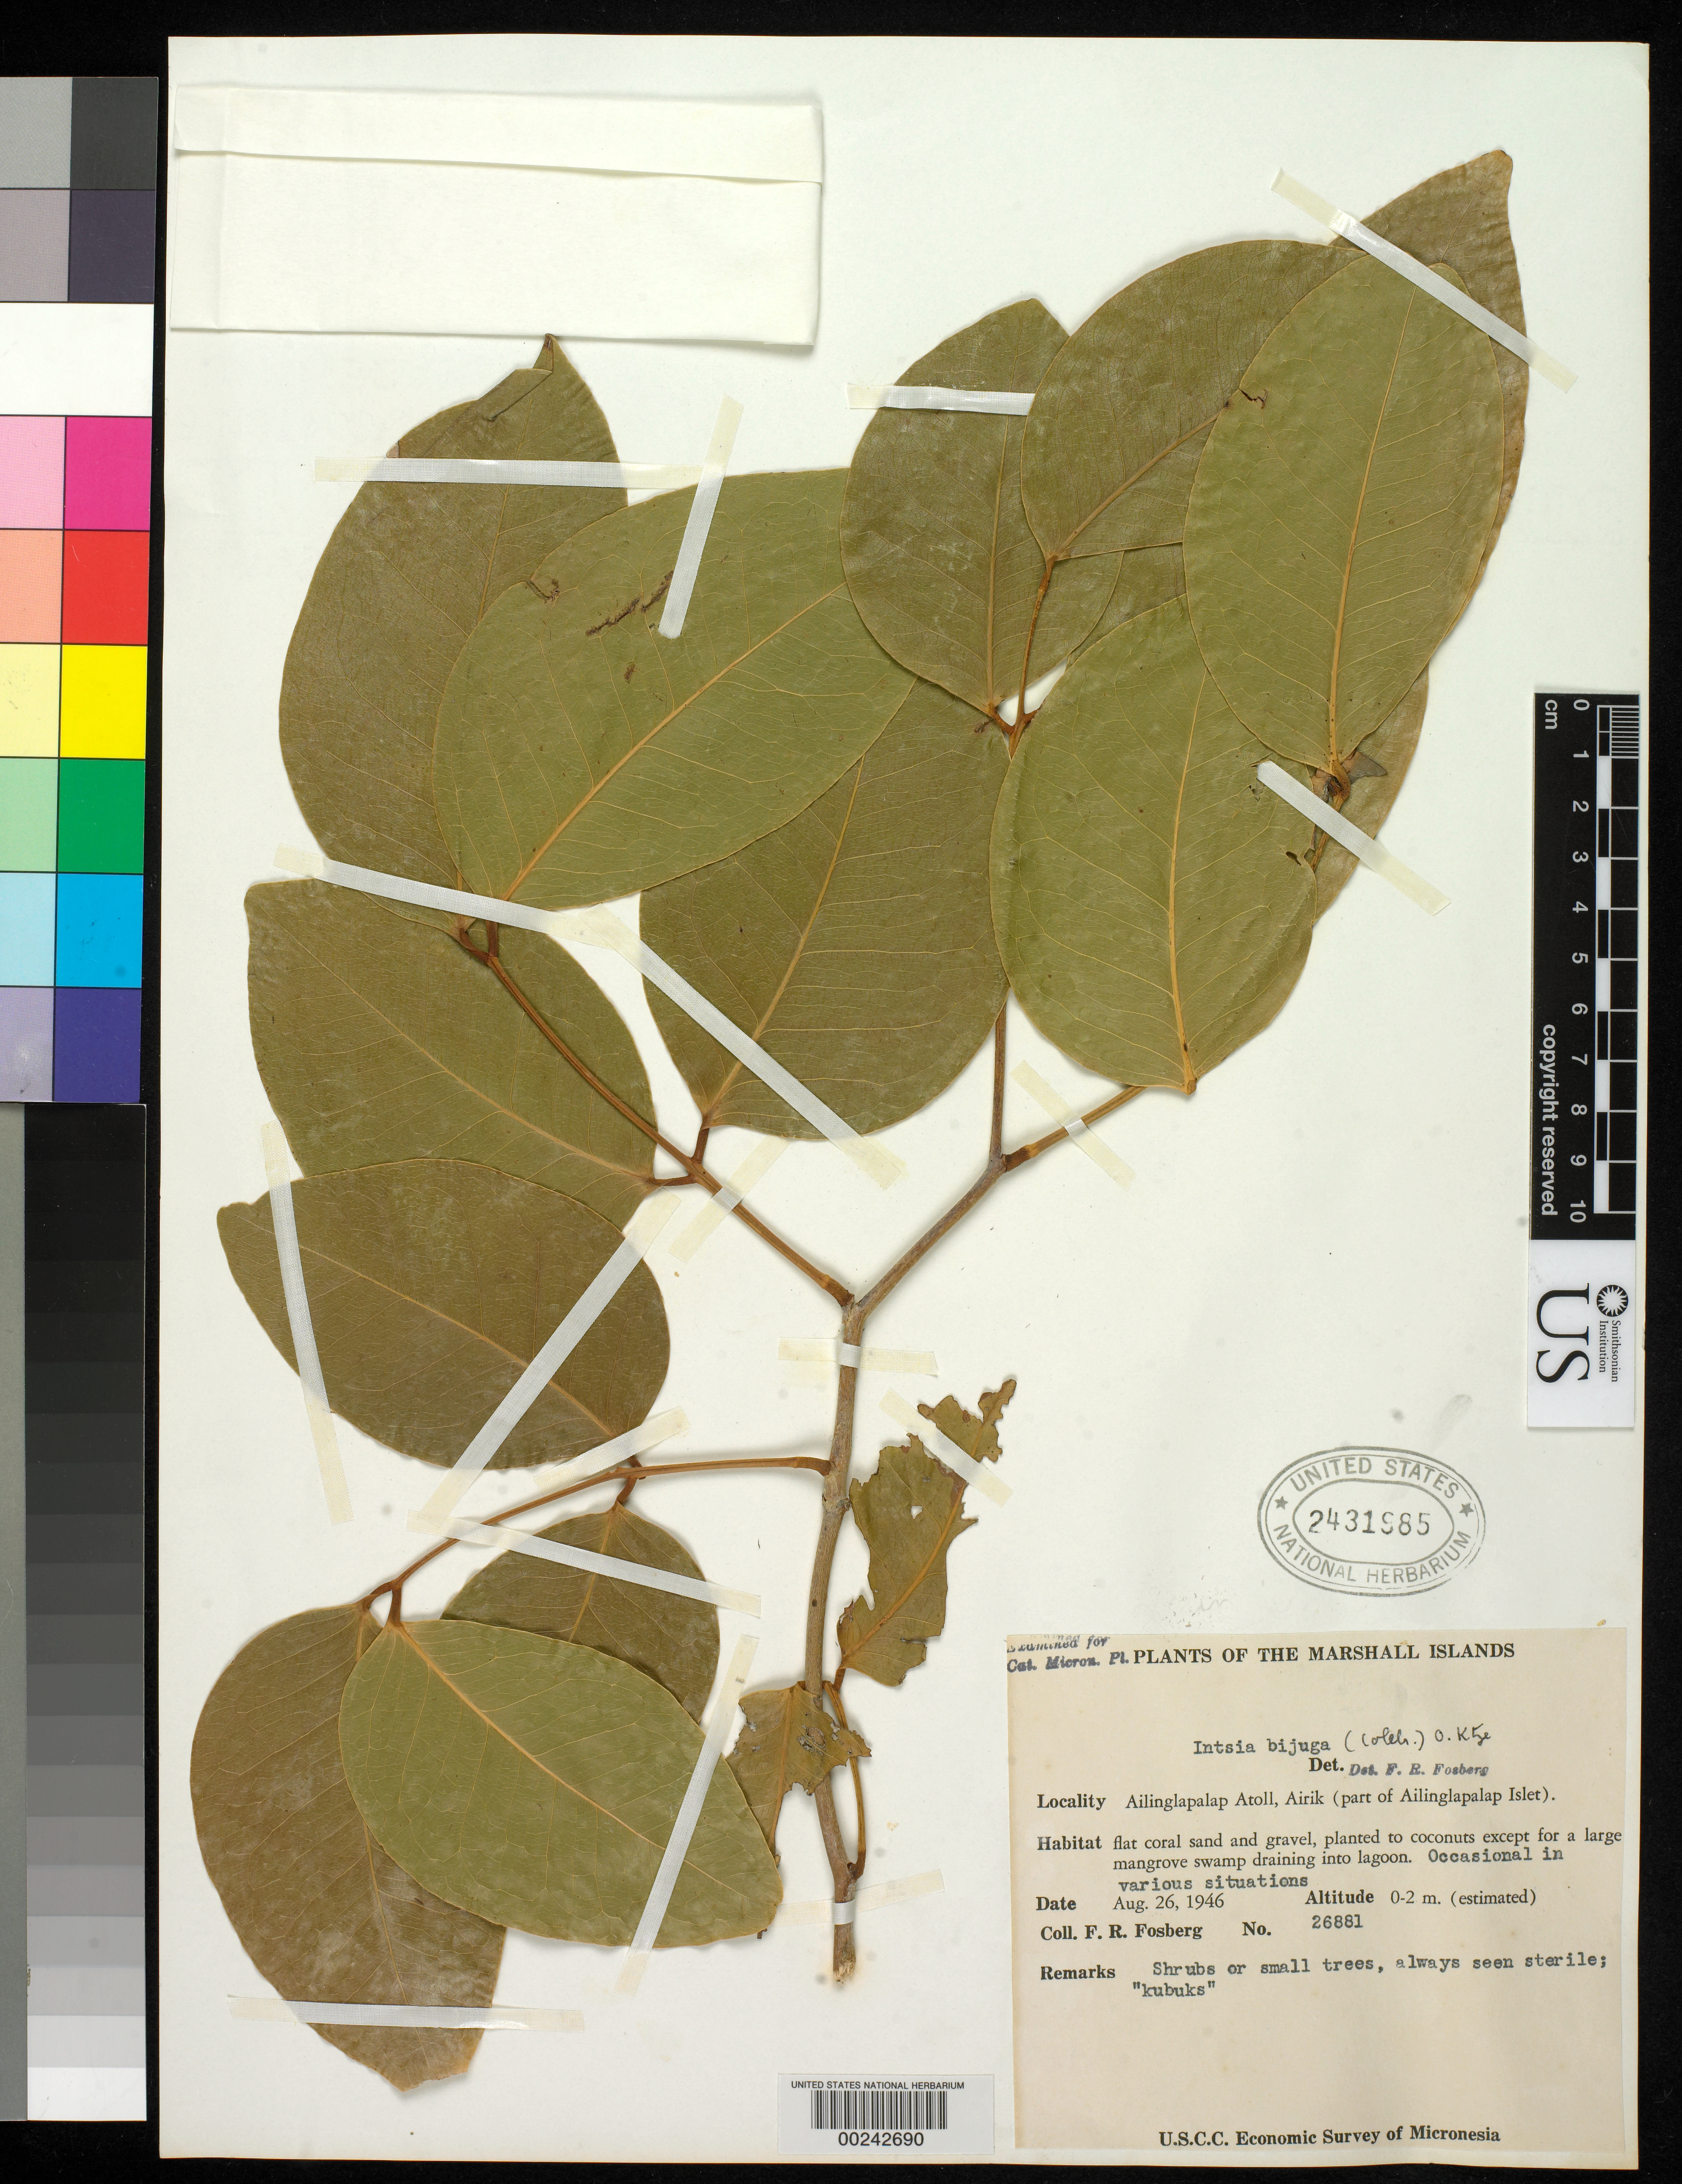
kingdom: Plantae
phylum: Tracheophyta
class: Magnoliopsida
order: Fabales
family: Fabaceae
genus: Intsia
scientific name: Intsia bijuga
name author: (Colebr.) Kuntze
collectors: F. R. Fosberg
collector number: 26881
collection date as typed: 26 Aug 1946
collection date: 1946-08-26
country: Marshall Islands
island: Ailinglaplap [Ailinglapalap] Atoll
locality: Airik, Ailinglapalap Islet [Ralik Chain]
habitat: Coral sand + gravel, planted to coconut, mangrove swamp draining into lagoon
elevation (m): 0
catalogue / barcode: US 2431985